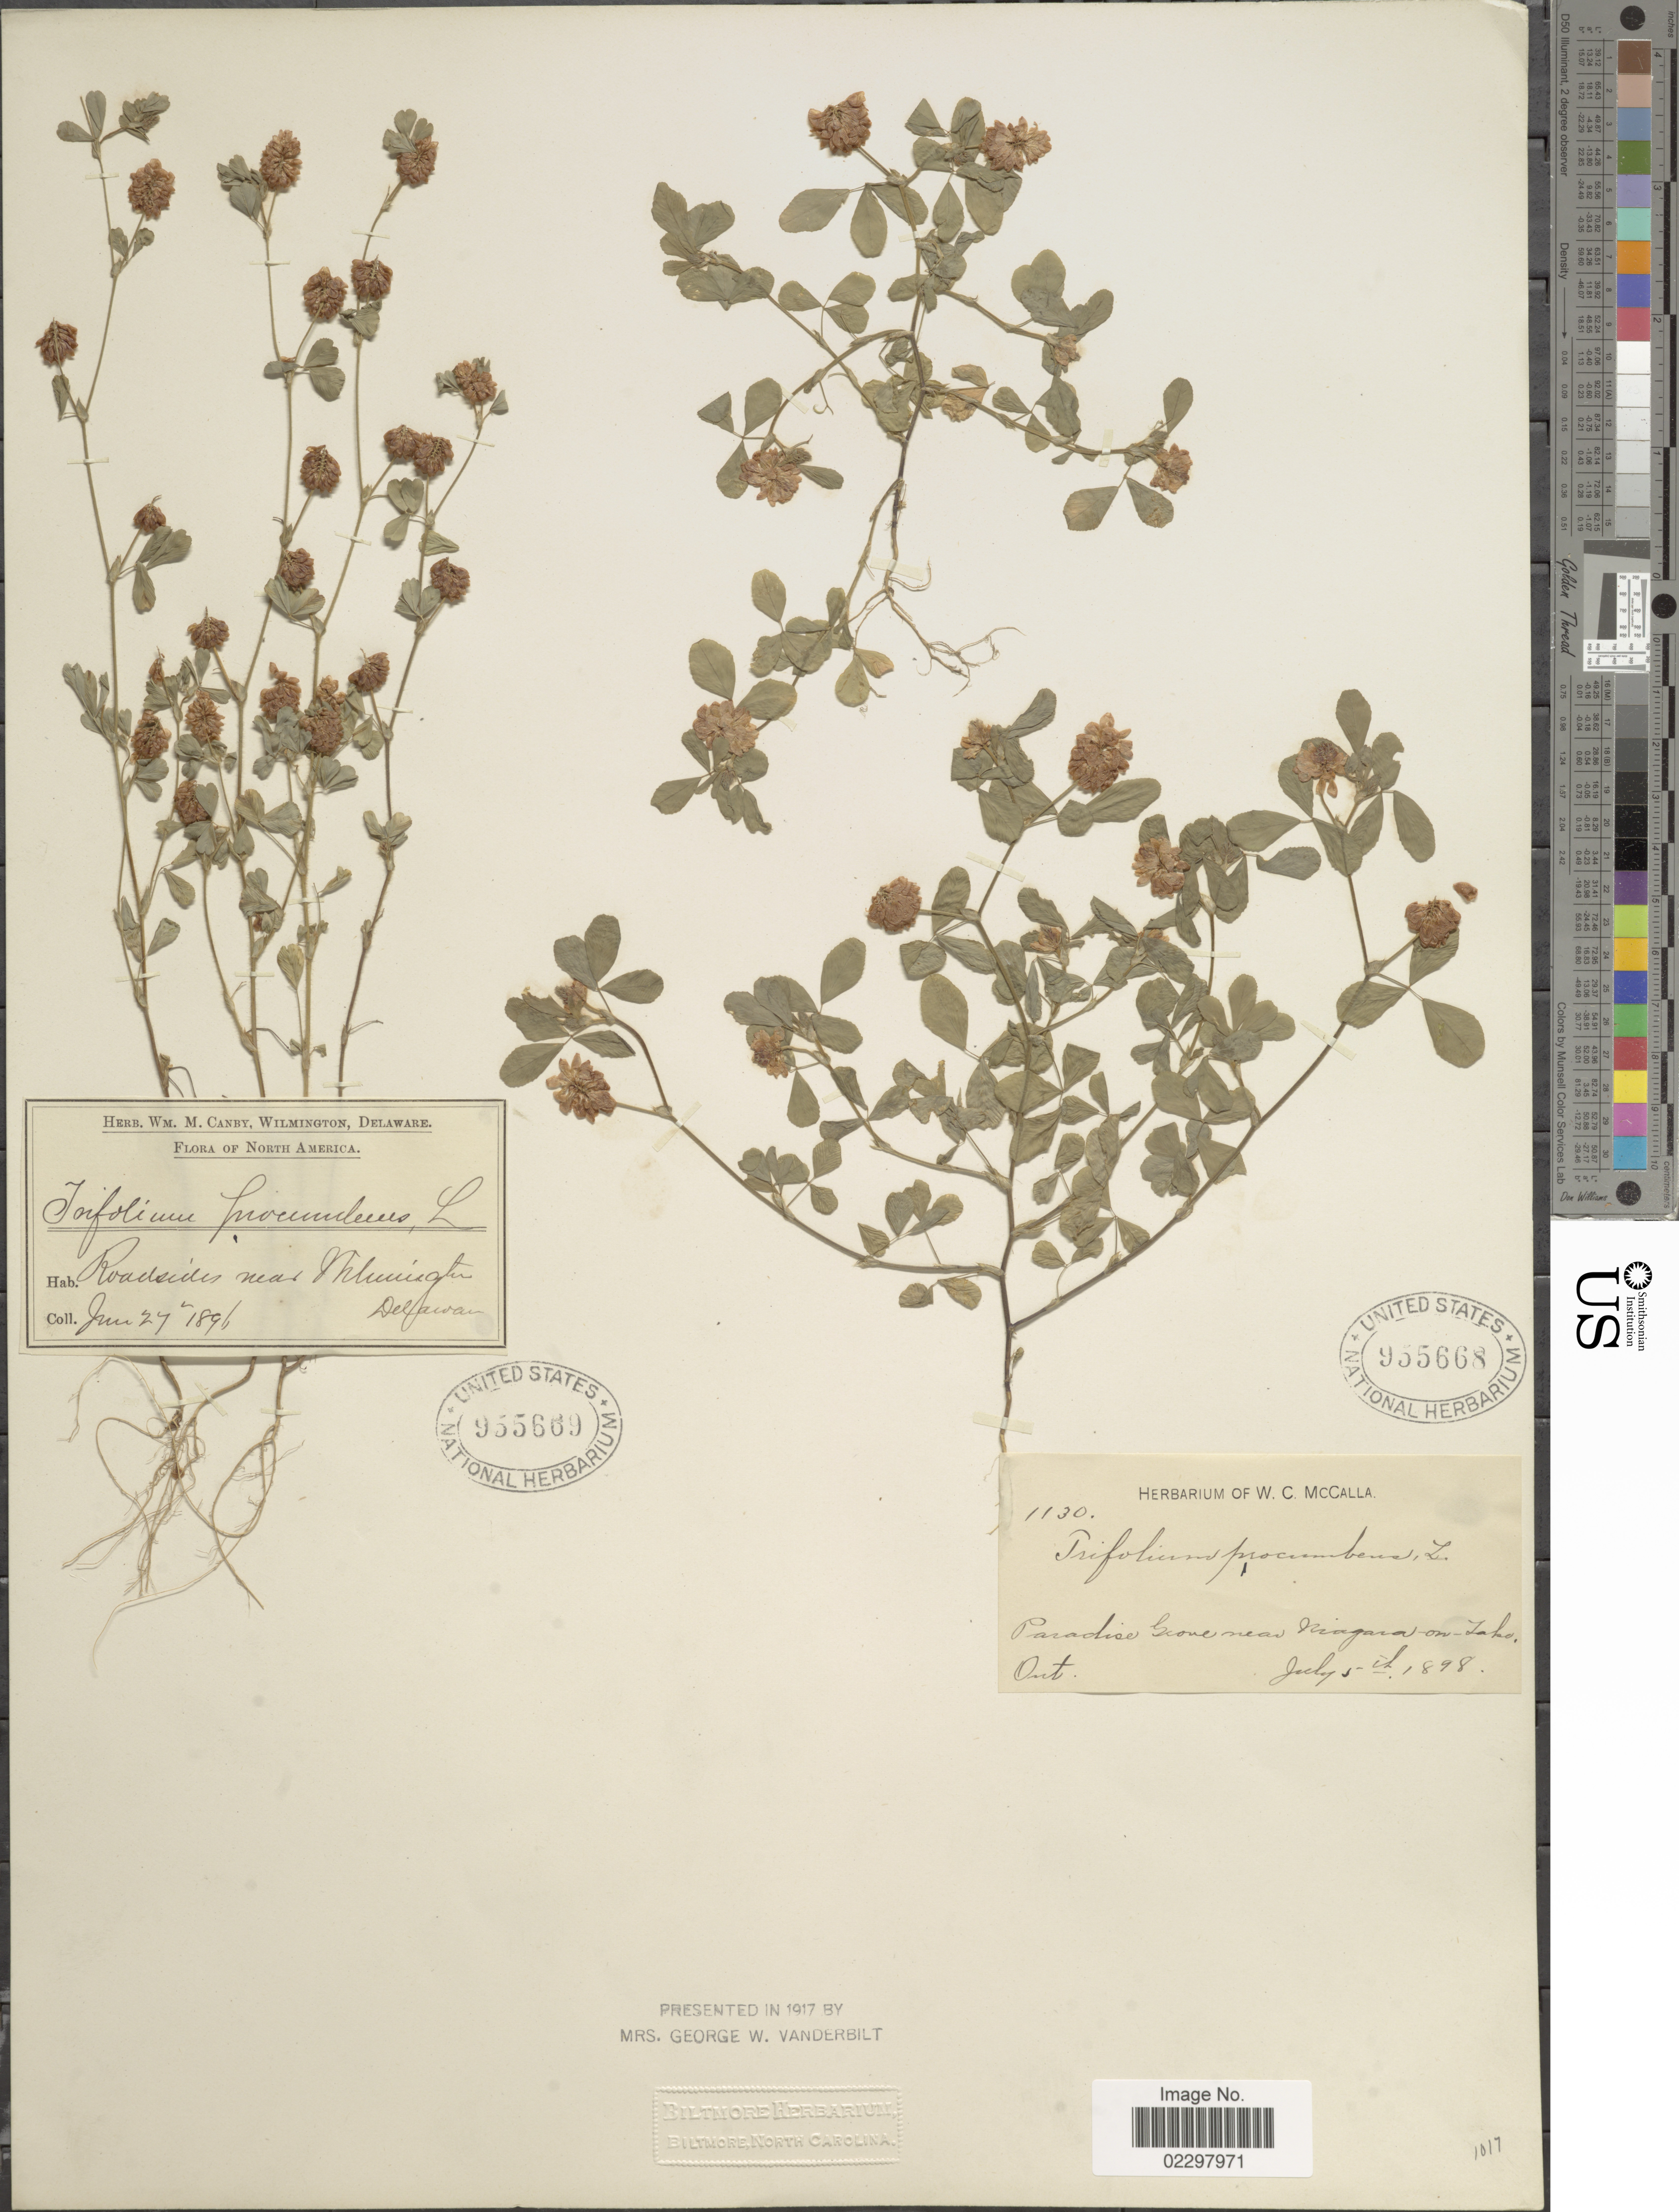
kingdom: Plantae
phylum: Tracheophyta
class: Magnoliopsida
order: Fabales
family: Fabaceae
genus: Trifolium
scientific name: Trifolium procumbens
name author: L.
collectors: ex herb. W.M. Canby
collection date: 1896-06-27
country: United States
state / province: Delaware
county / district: New Castle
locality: Roadsides near Wilmington.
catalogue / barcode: US 955669